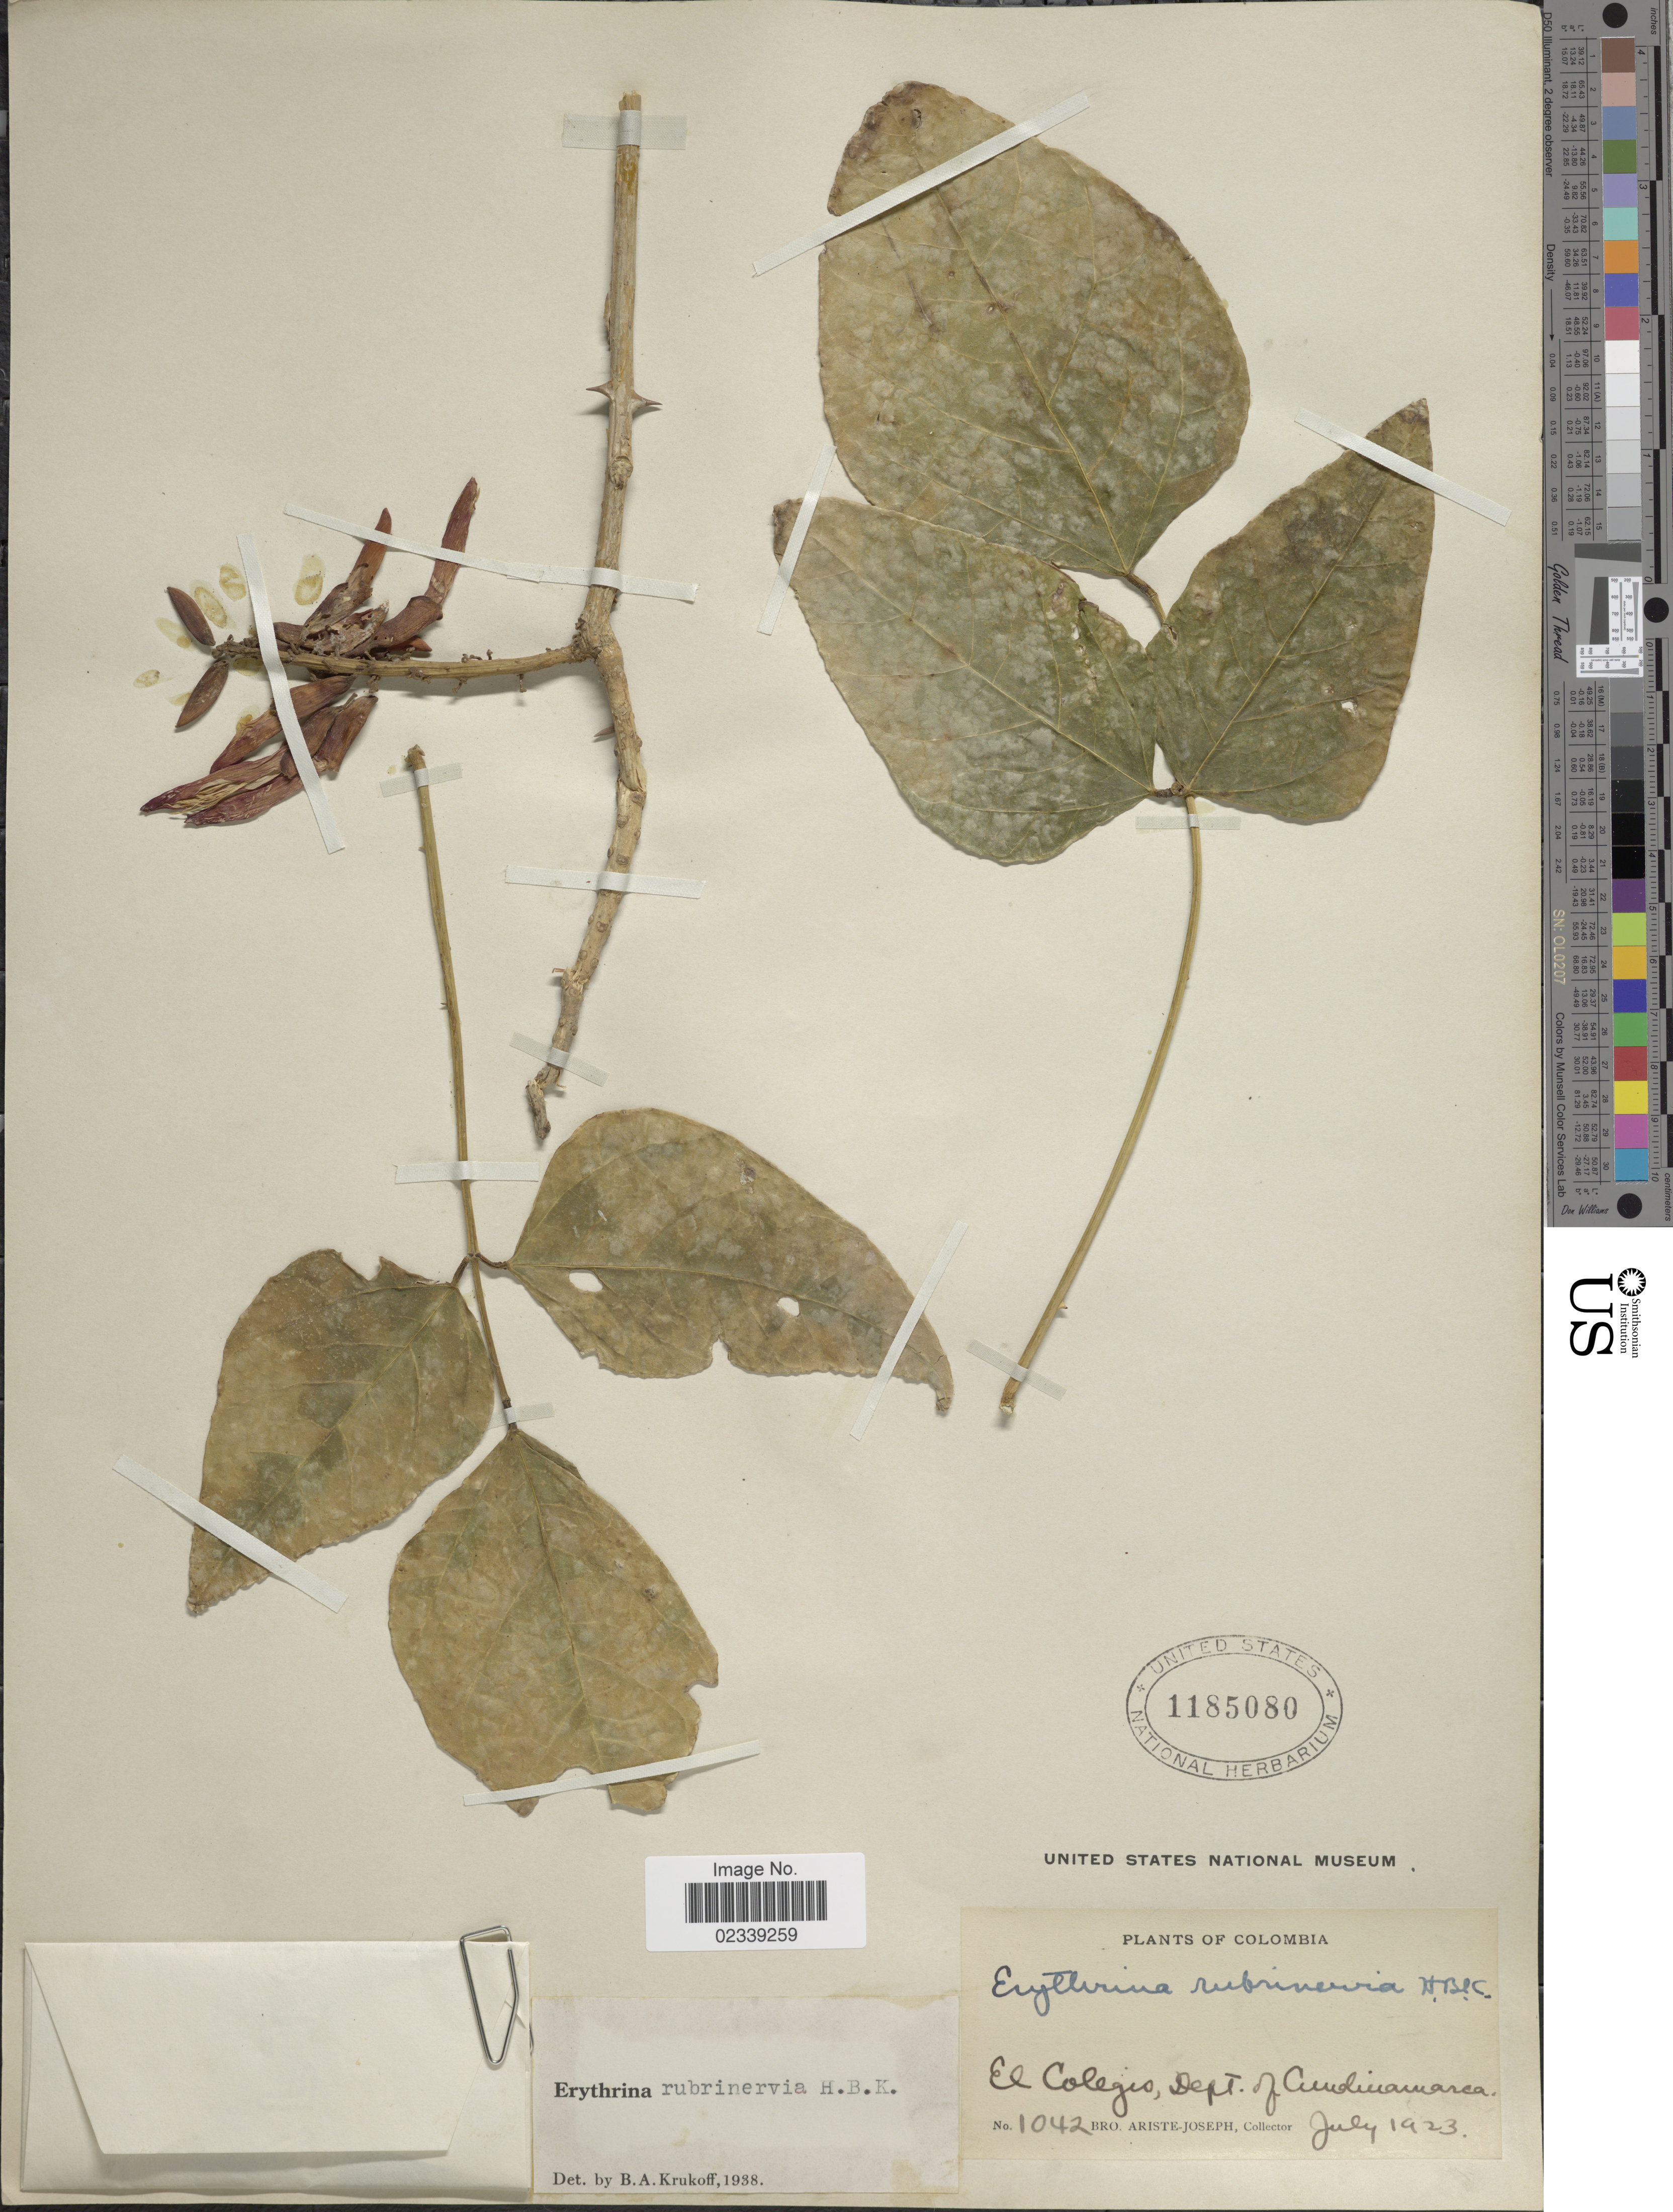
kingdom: Plantae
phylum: Tracheophyta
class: Magnoliopsida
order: Fabales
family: Fabaceae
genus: Erythrina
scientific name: Erythrina rubrinervia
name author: Kunth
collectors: Bro. Ariste-Joseph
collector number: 1042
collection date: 1923-07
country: Colombia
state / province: Cundinamarca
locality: El Colegio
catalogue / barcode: US 1185080